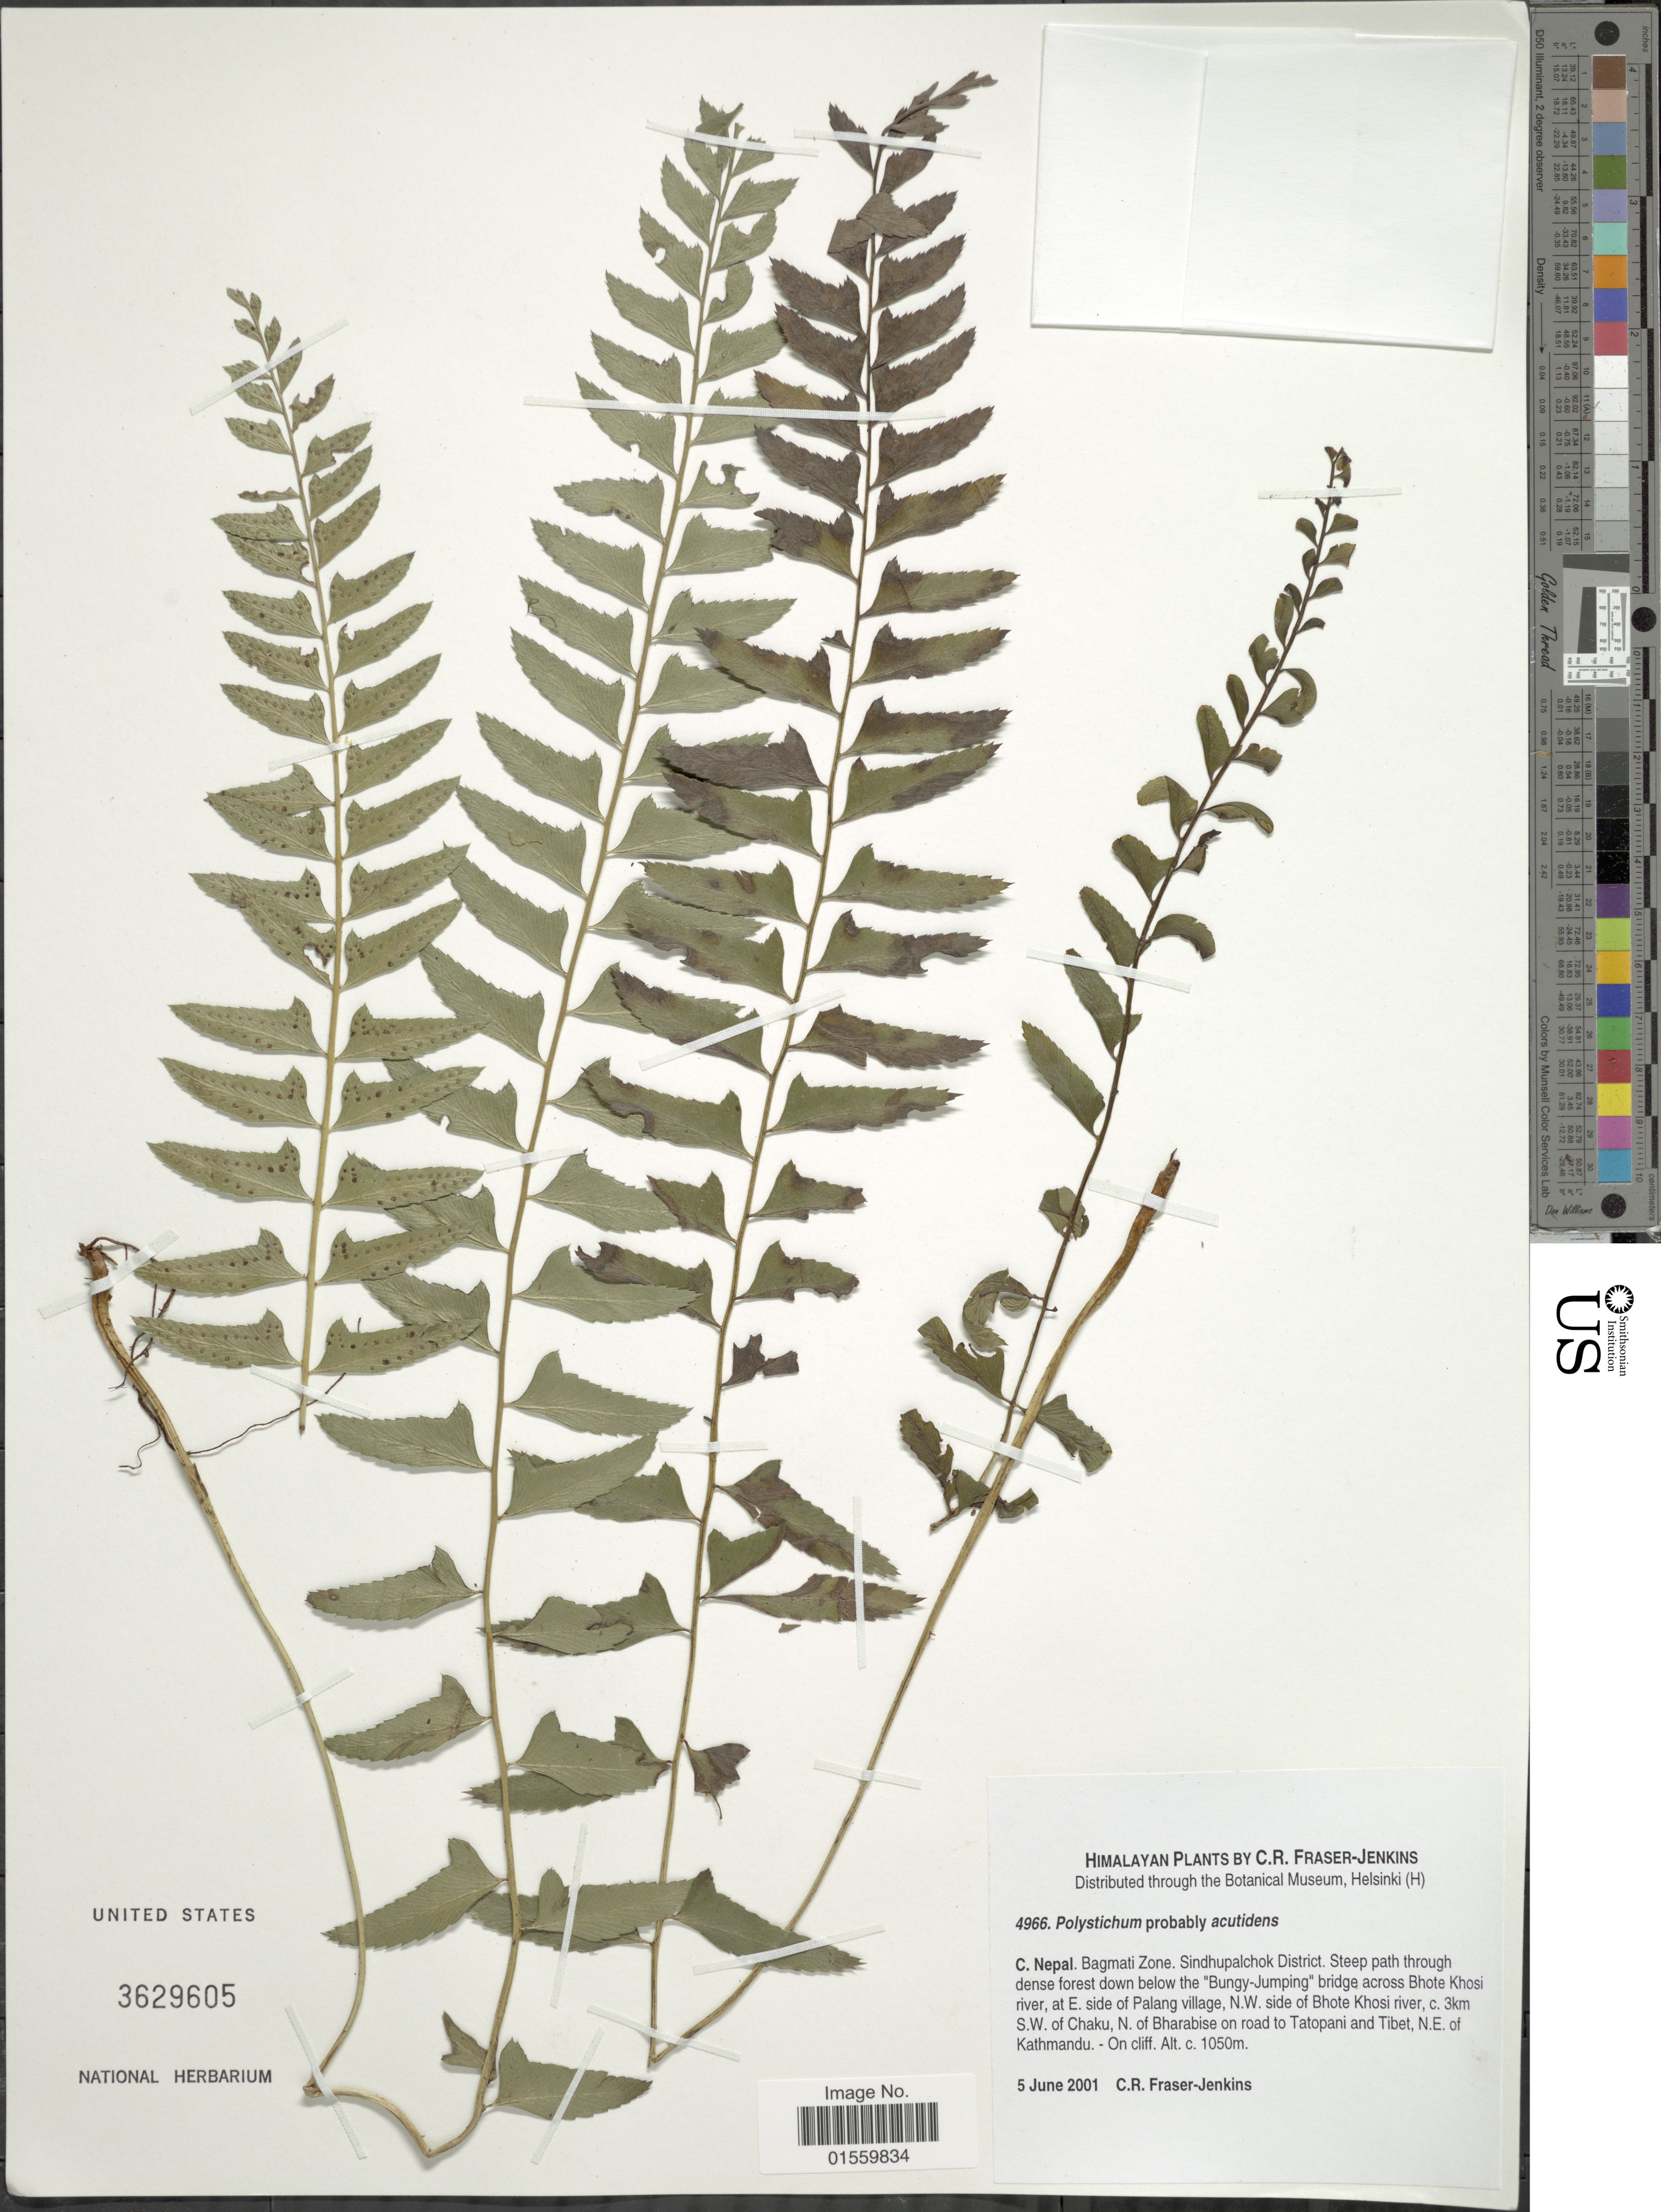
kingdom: Plantae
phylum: Tracheophyta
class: Polypodiopsida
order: Polypodiales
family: Dryopteridaceae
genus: Polystichum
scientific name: Polystichum sp.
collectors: C. R. Fraser-Jenkins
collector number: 4966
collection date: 2001-06-05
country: Nepal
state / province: Bagmati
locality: Himalaya, C. Nepal, Bagmati Zone, Sindhupalchok District, below the Bungy-Jumping bridge across Bhote Khosi river, at E. side of Palang village, N.W. side of Bhote Khosi river, c. 3 km S.W. of Chaku, N. of Bharabise on road to Tatopani and Tibet, N. E. of Kathmandu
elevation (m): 1050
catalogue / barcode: US 3629605